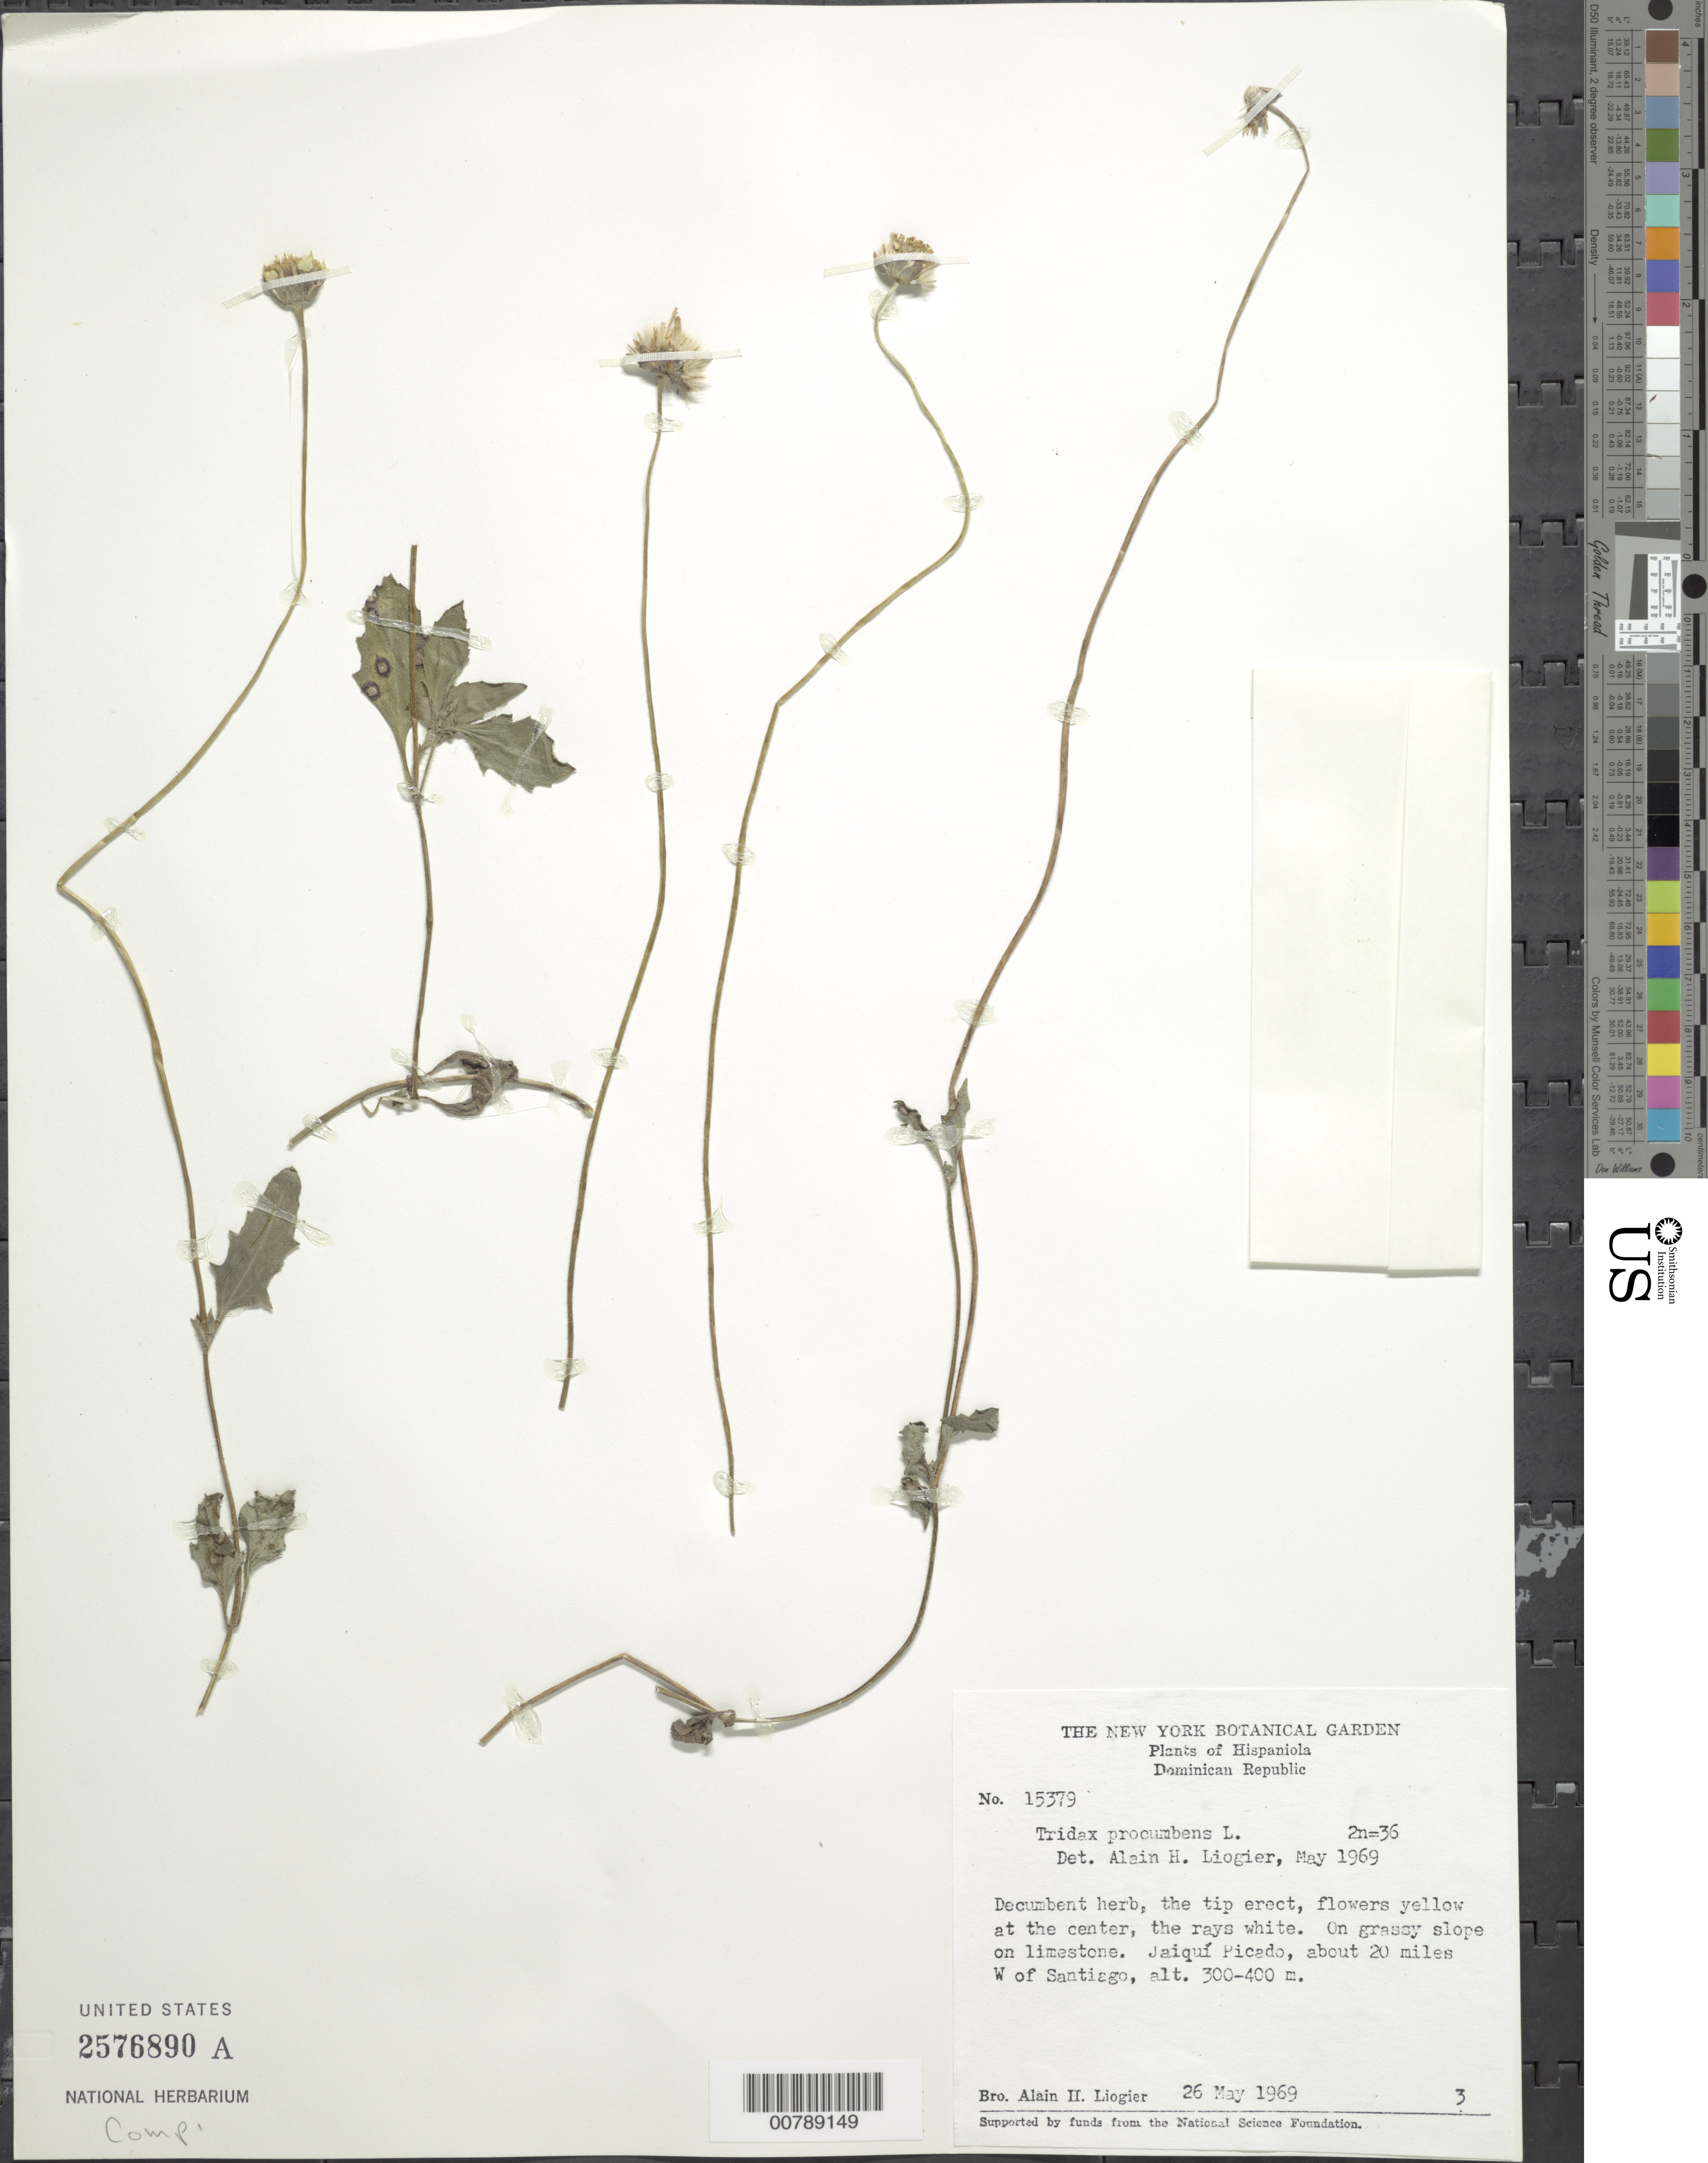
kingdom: Plantae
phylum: Tracheophyta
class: Magnoliopsida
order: Asterales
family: Asteraceae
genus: Tridax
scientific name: Tridax procumbens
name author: L.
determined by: Liogier, Alain H.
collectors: A. H. Liogier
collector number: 15379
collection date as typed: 26 May 1969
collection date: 1969-05-26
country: Dominican Republic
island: Hispaniola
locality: Jaiquí Picado, about 20 mi W of Santiago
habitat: Grassy slope on limestone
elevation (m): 300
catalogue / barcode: US 2576890A